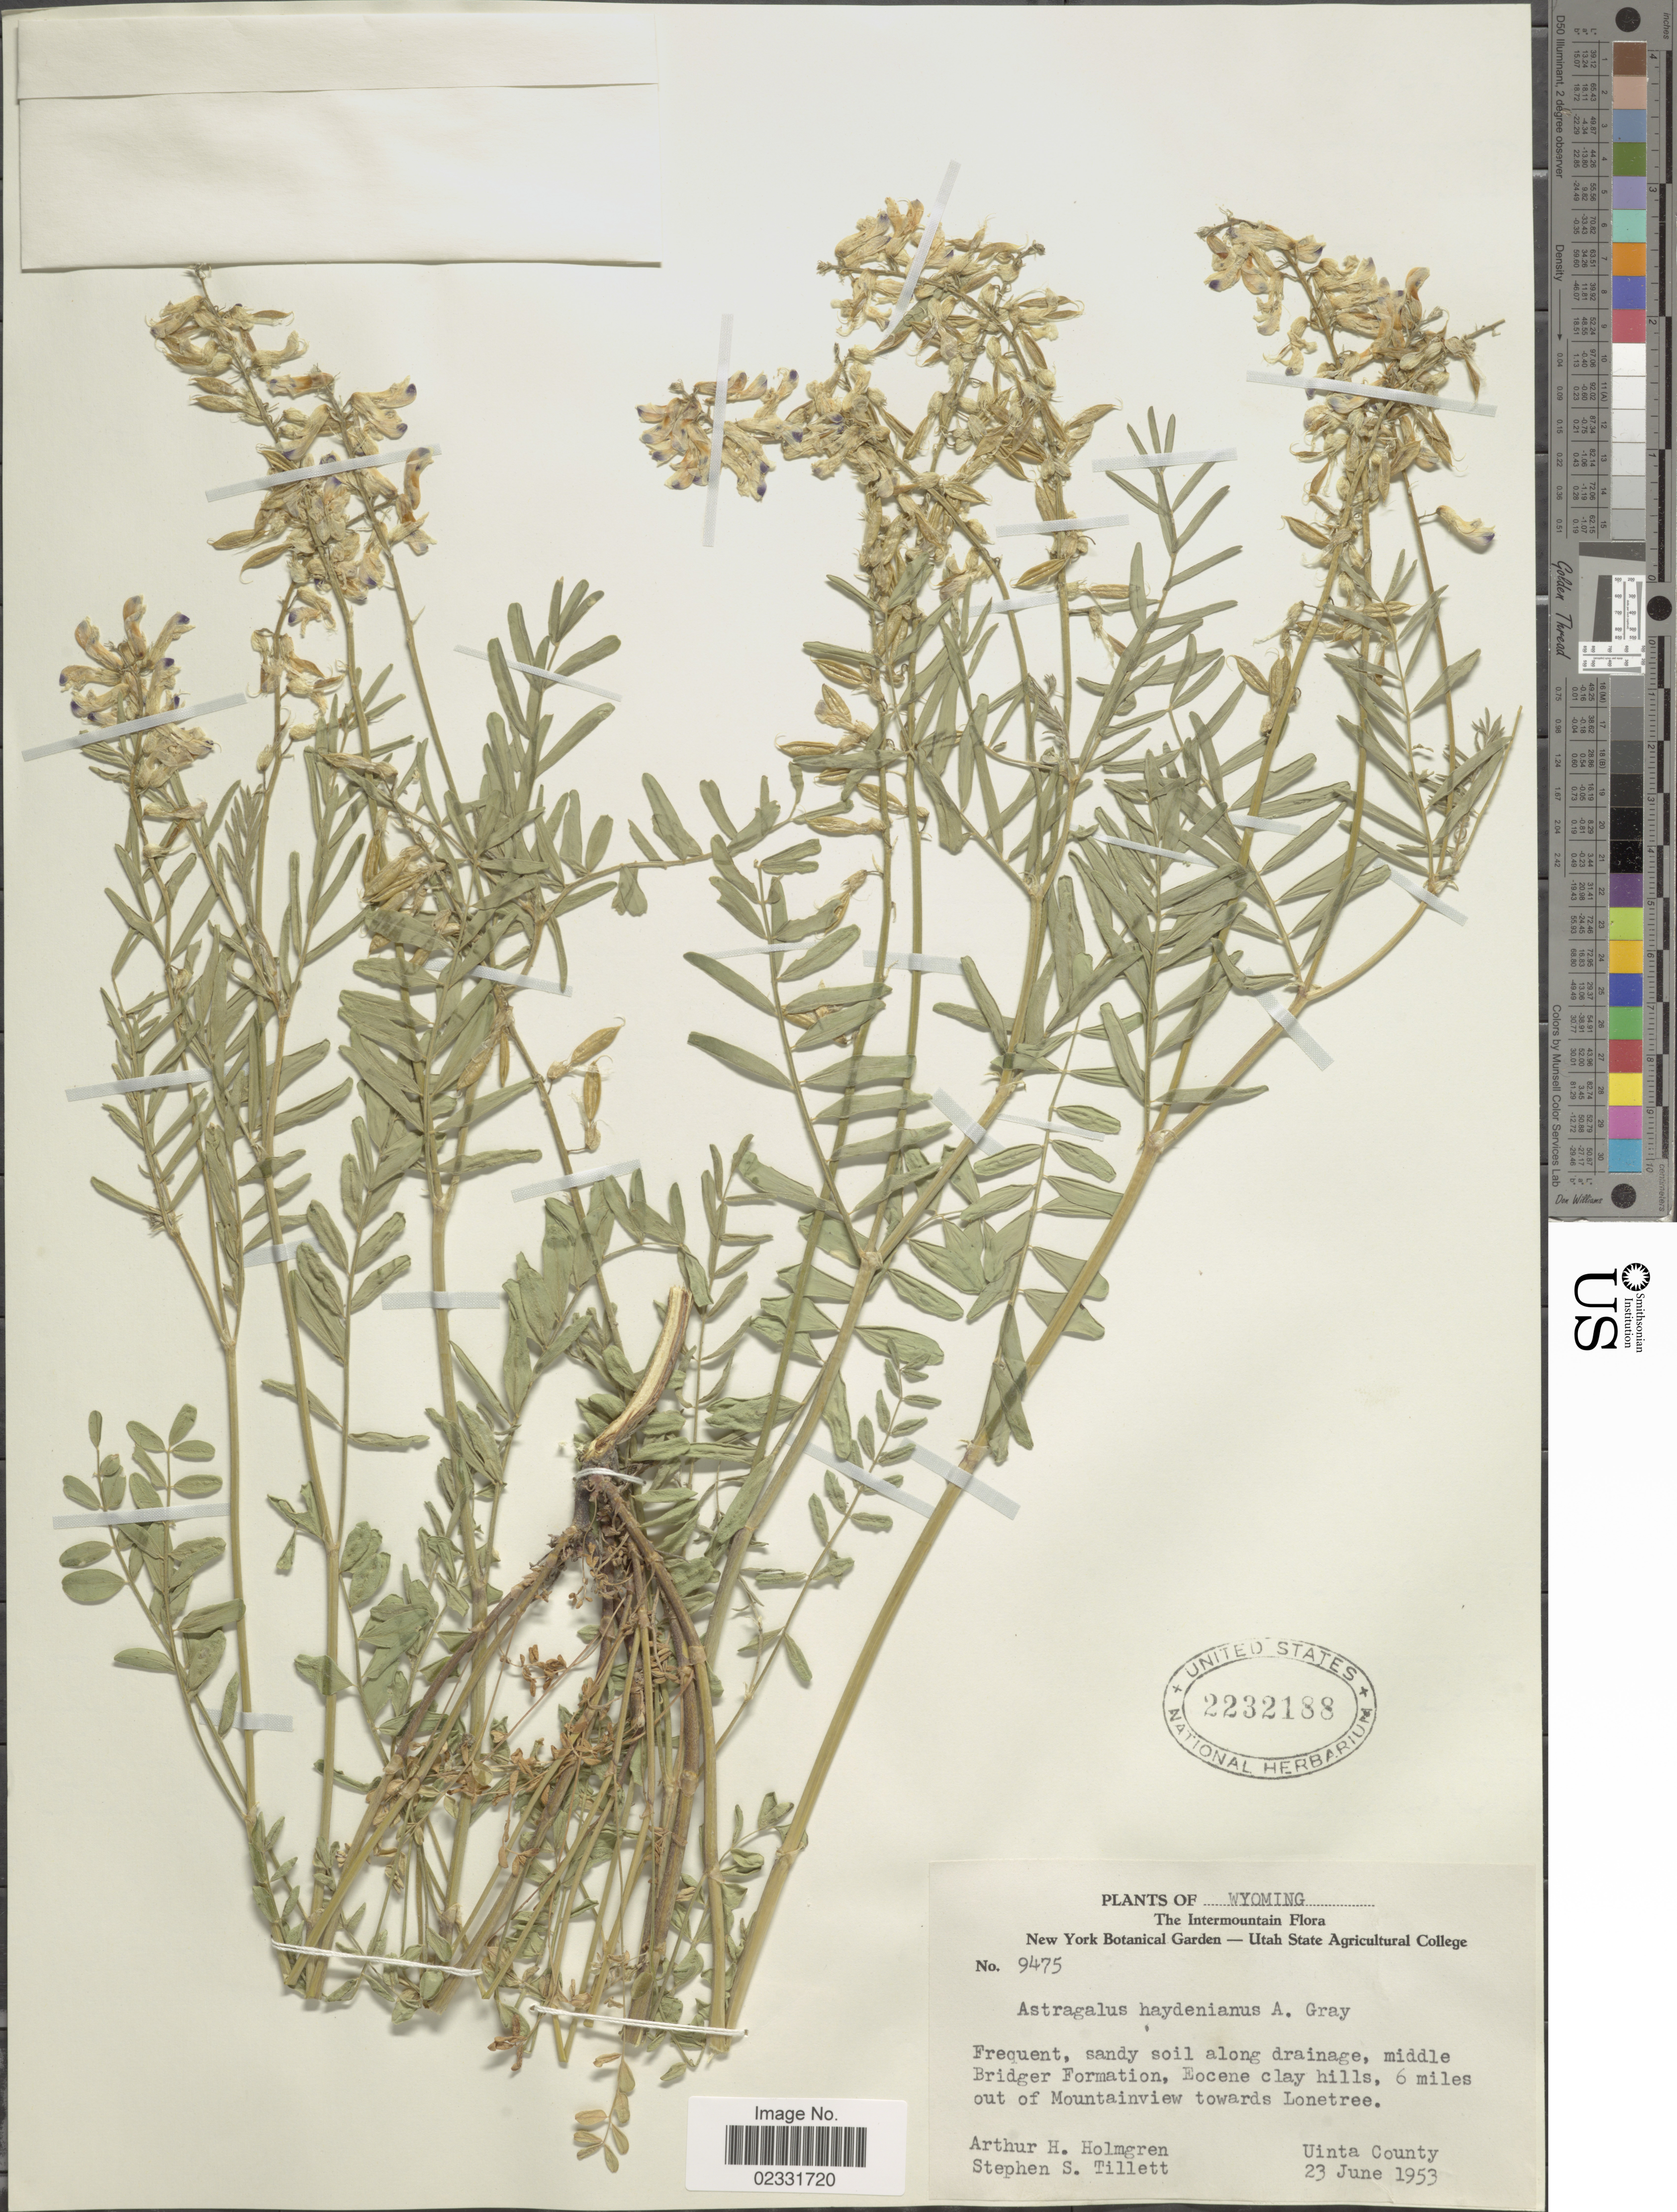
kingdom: Plantae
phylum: Tracheophyta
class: Magnoliopsida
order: Fabales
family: Fabaceae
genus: Astragalus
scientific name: Astragalus haydenianus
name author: A. Gray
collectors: A. H. Holmgren & S. S. Tillett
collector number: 9475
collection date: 1953-06-23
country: United States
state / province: Wyoming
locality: The Intermountain Flora, sandy soil along drainage, middle Bridger Formation, Eocene clay hills, 6 miles out of Mountainview towards Lonetree, Uinta County.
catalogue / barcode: US 2232188